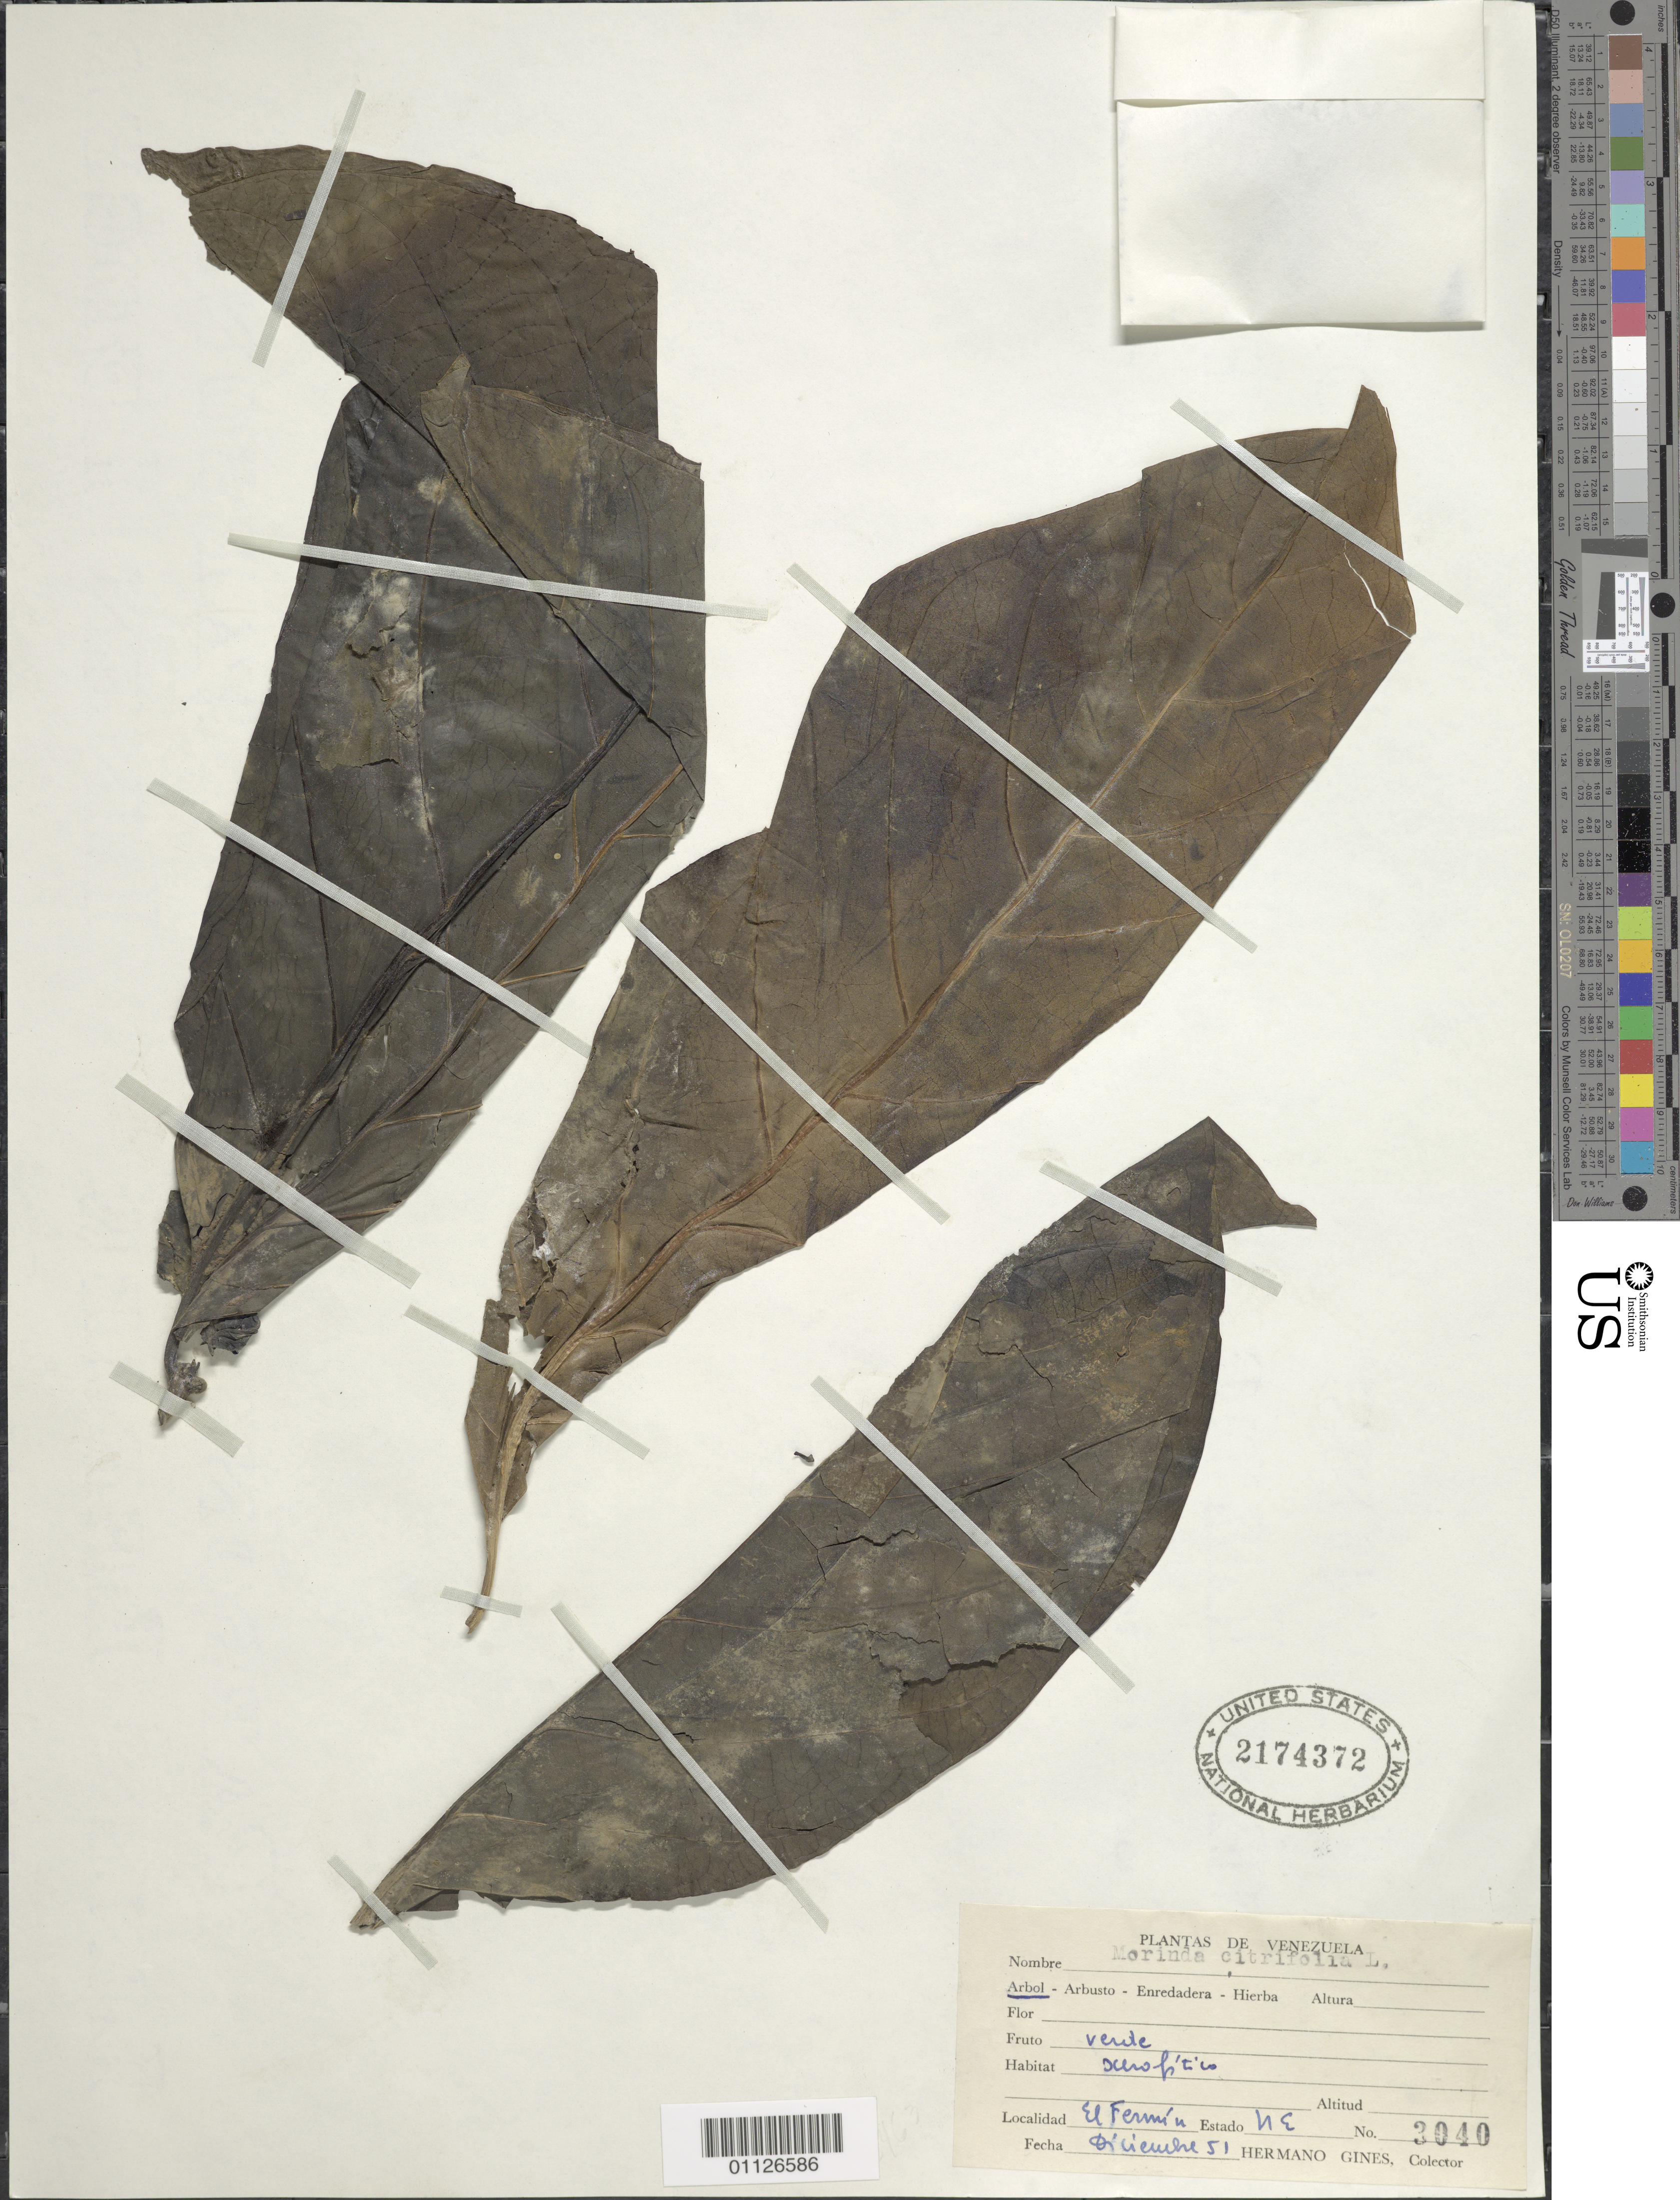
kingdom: Plantae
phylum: Tracheophyta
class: Magnoliopsida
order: Gentianales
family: Rubiaceae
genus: Morinda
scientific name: Morinda citrifolia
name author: L.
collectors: Bro. Gines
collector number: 3040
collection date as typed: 01 Dec 1951 to 31 Dec 1951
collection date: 1951-12-01/1951-12-31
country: Venezuela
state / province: Nueva Esparta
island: Margarita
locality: El Fermín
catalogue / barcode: US 2174372